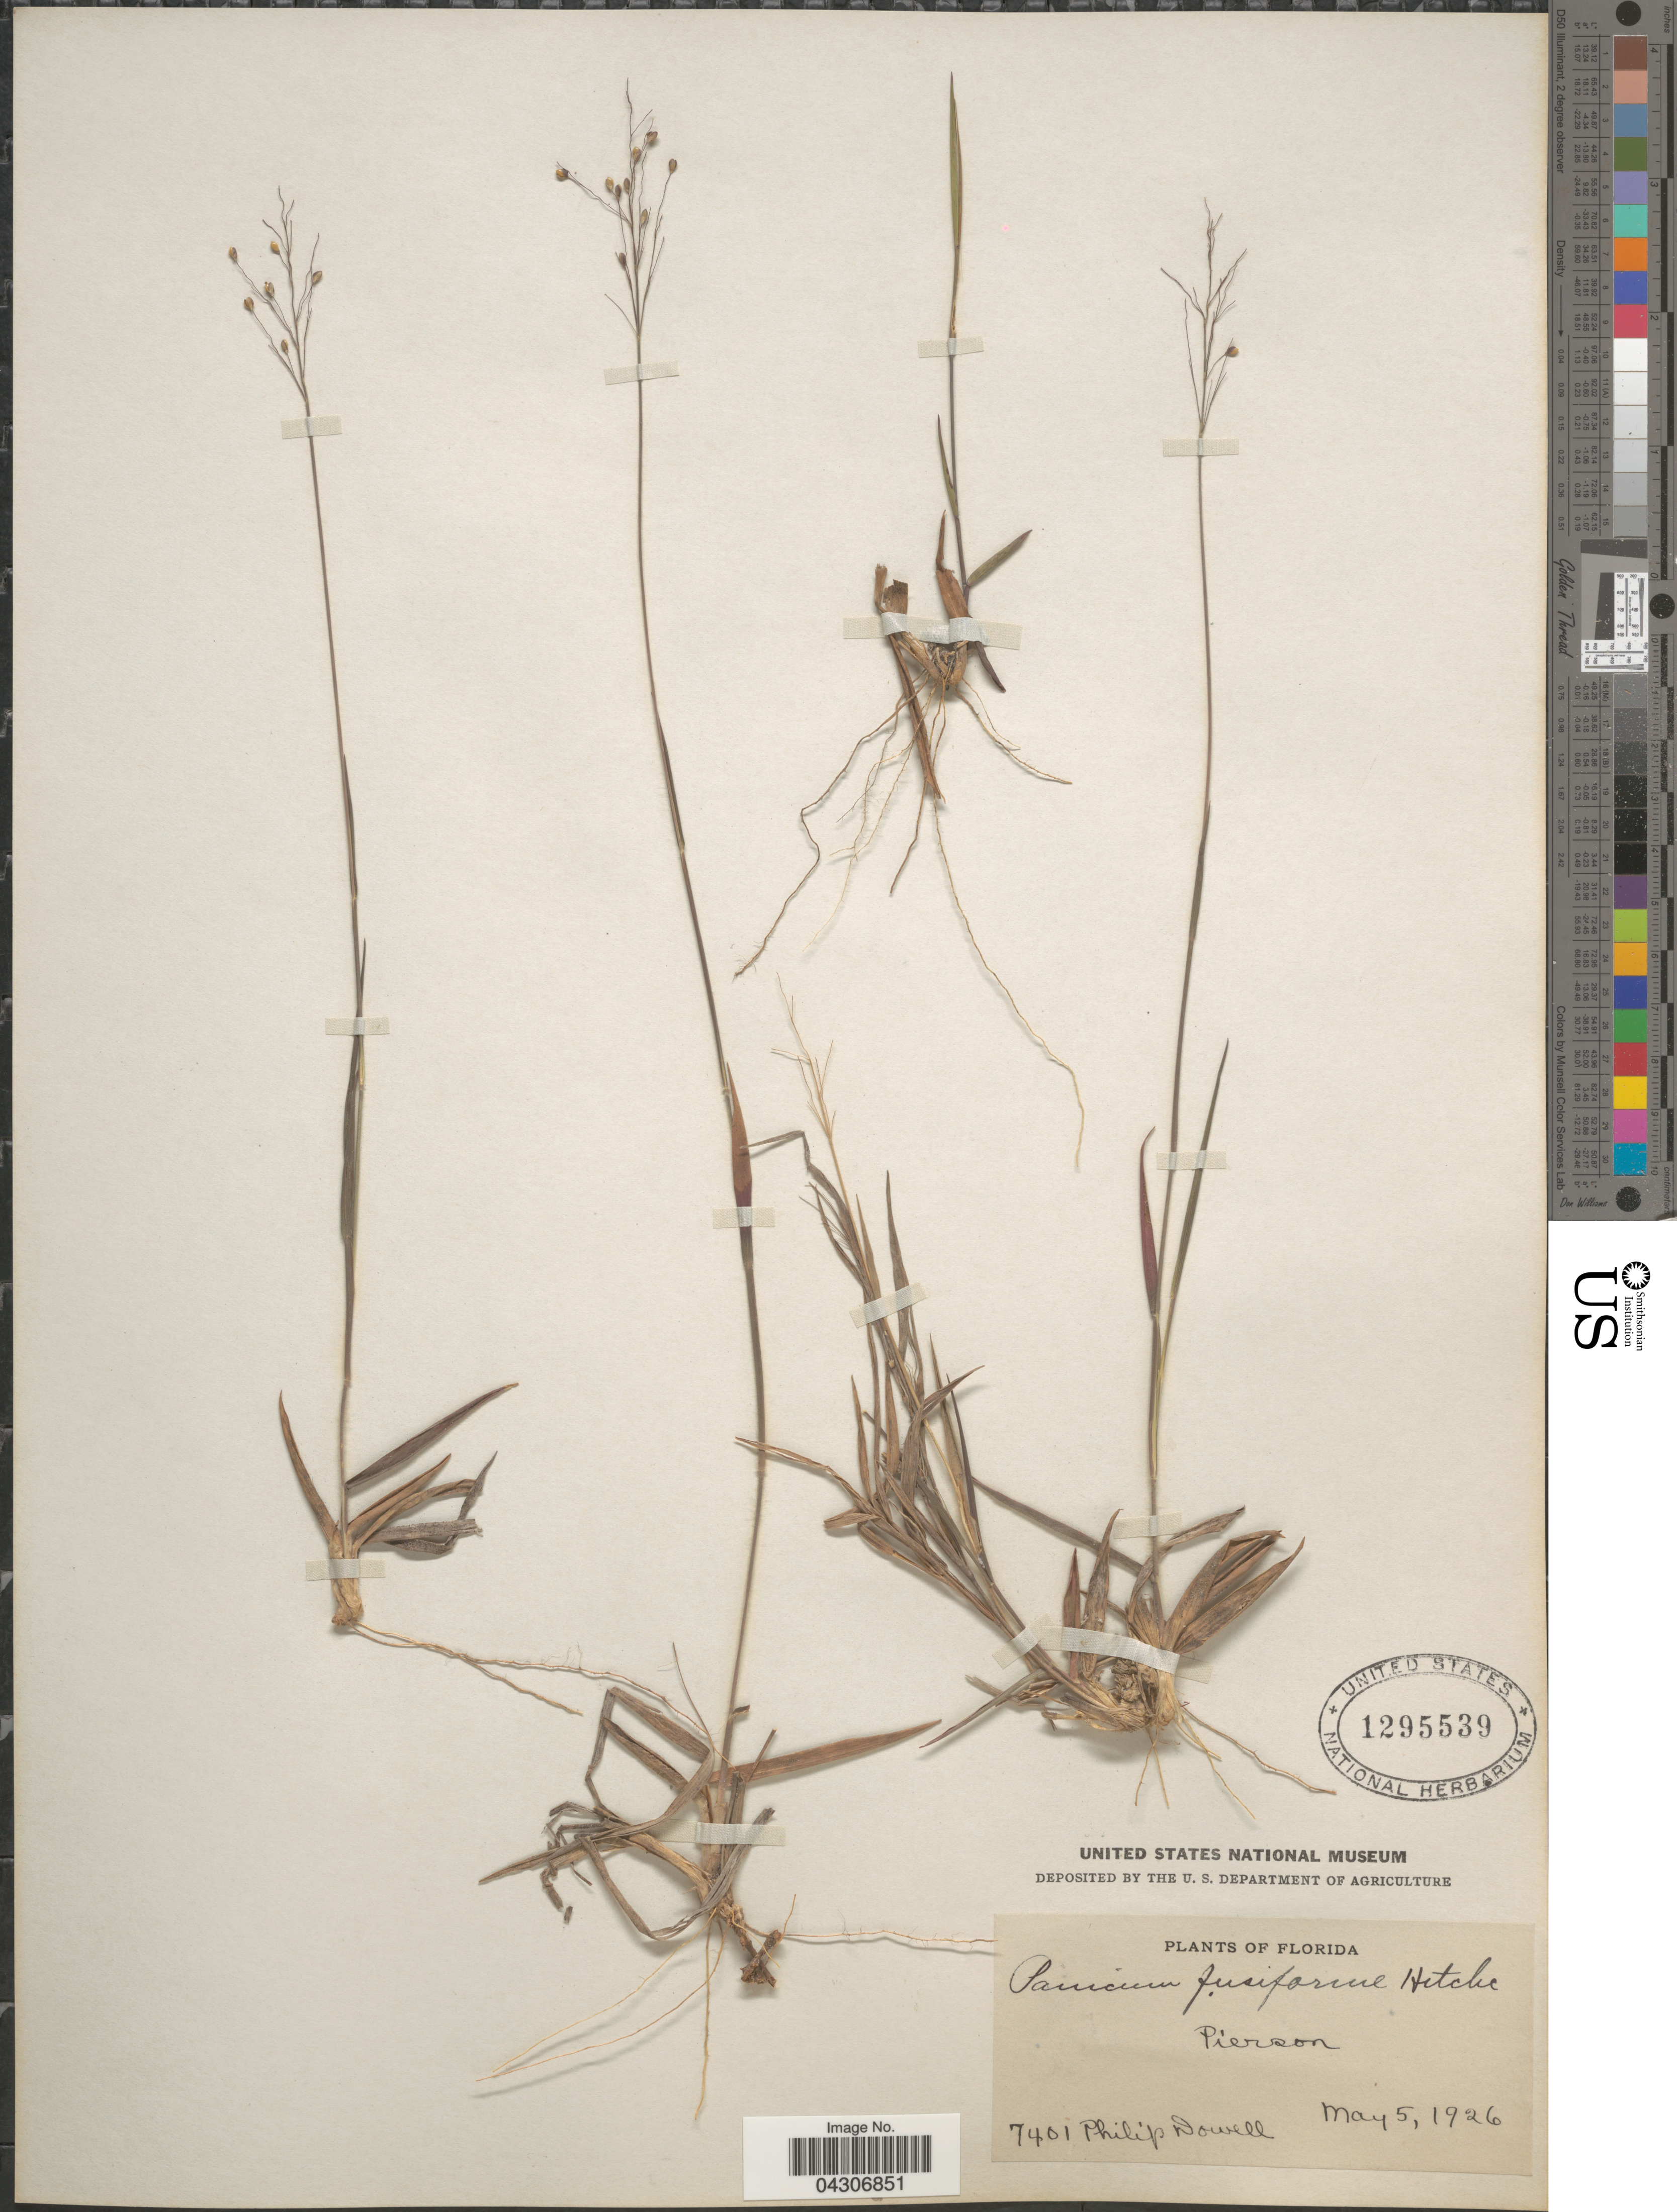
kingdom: Plantae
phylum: Tracheophyta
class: Liliopsida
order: Poales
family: Poaceae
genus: Dichanthelium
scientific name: Dichanthelium aciculare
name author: (Desv. ex Poir.) Gould & C.A. Clark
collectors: P. Dowell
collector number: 7401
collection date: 1926-05-05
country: United States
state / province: Florida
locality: Pierson.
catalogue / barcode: US 1295539